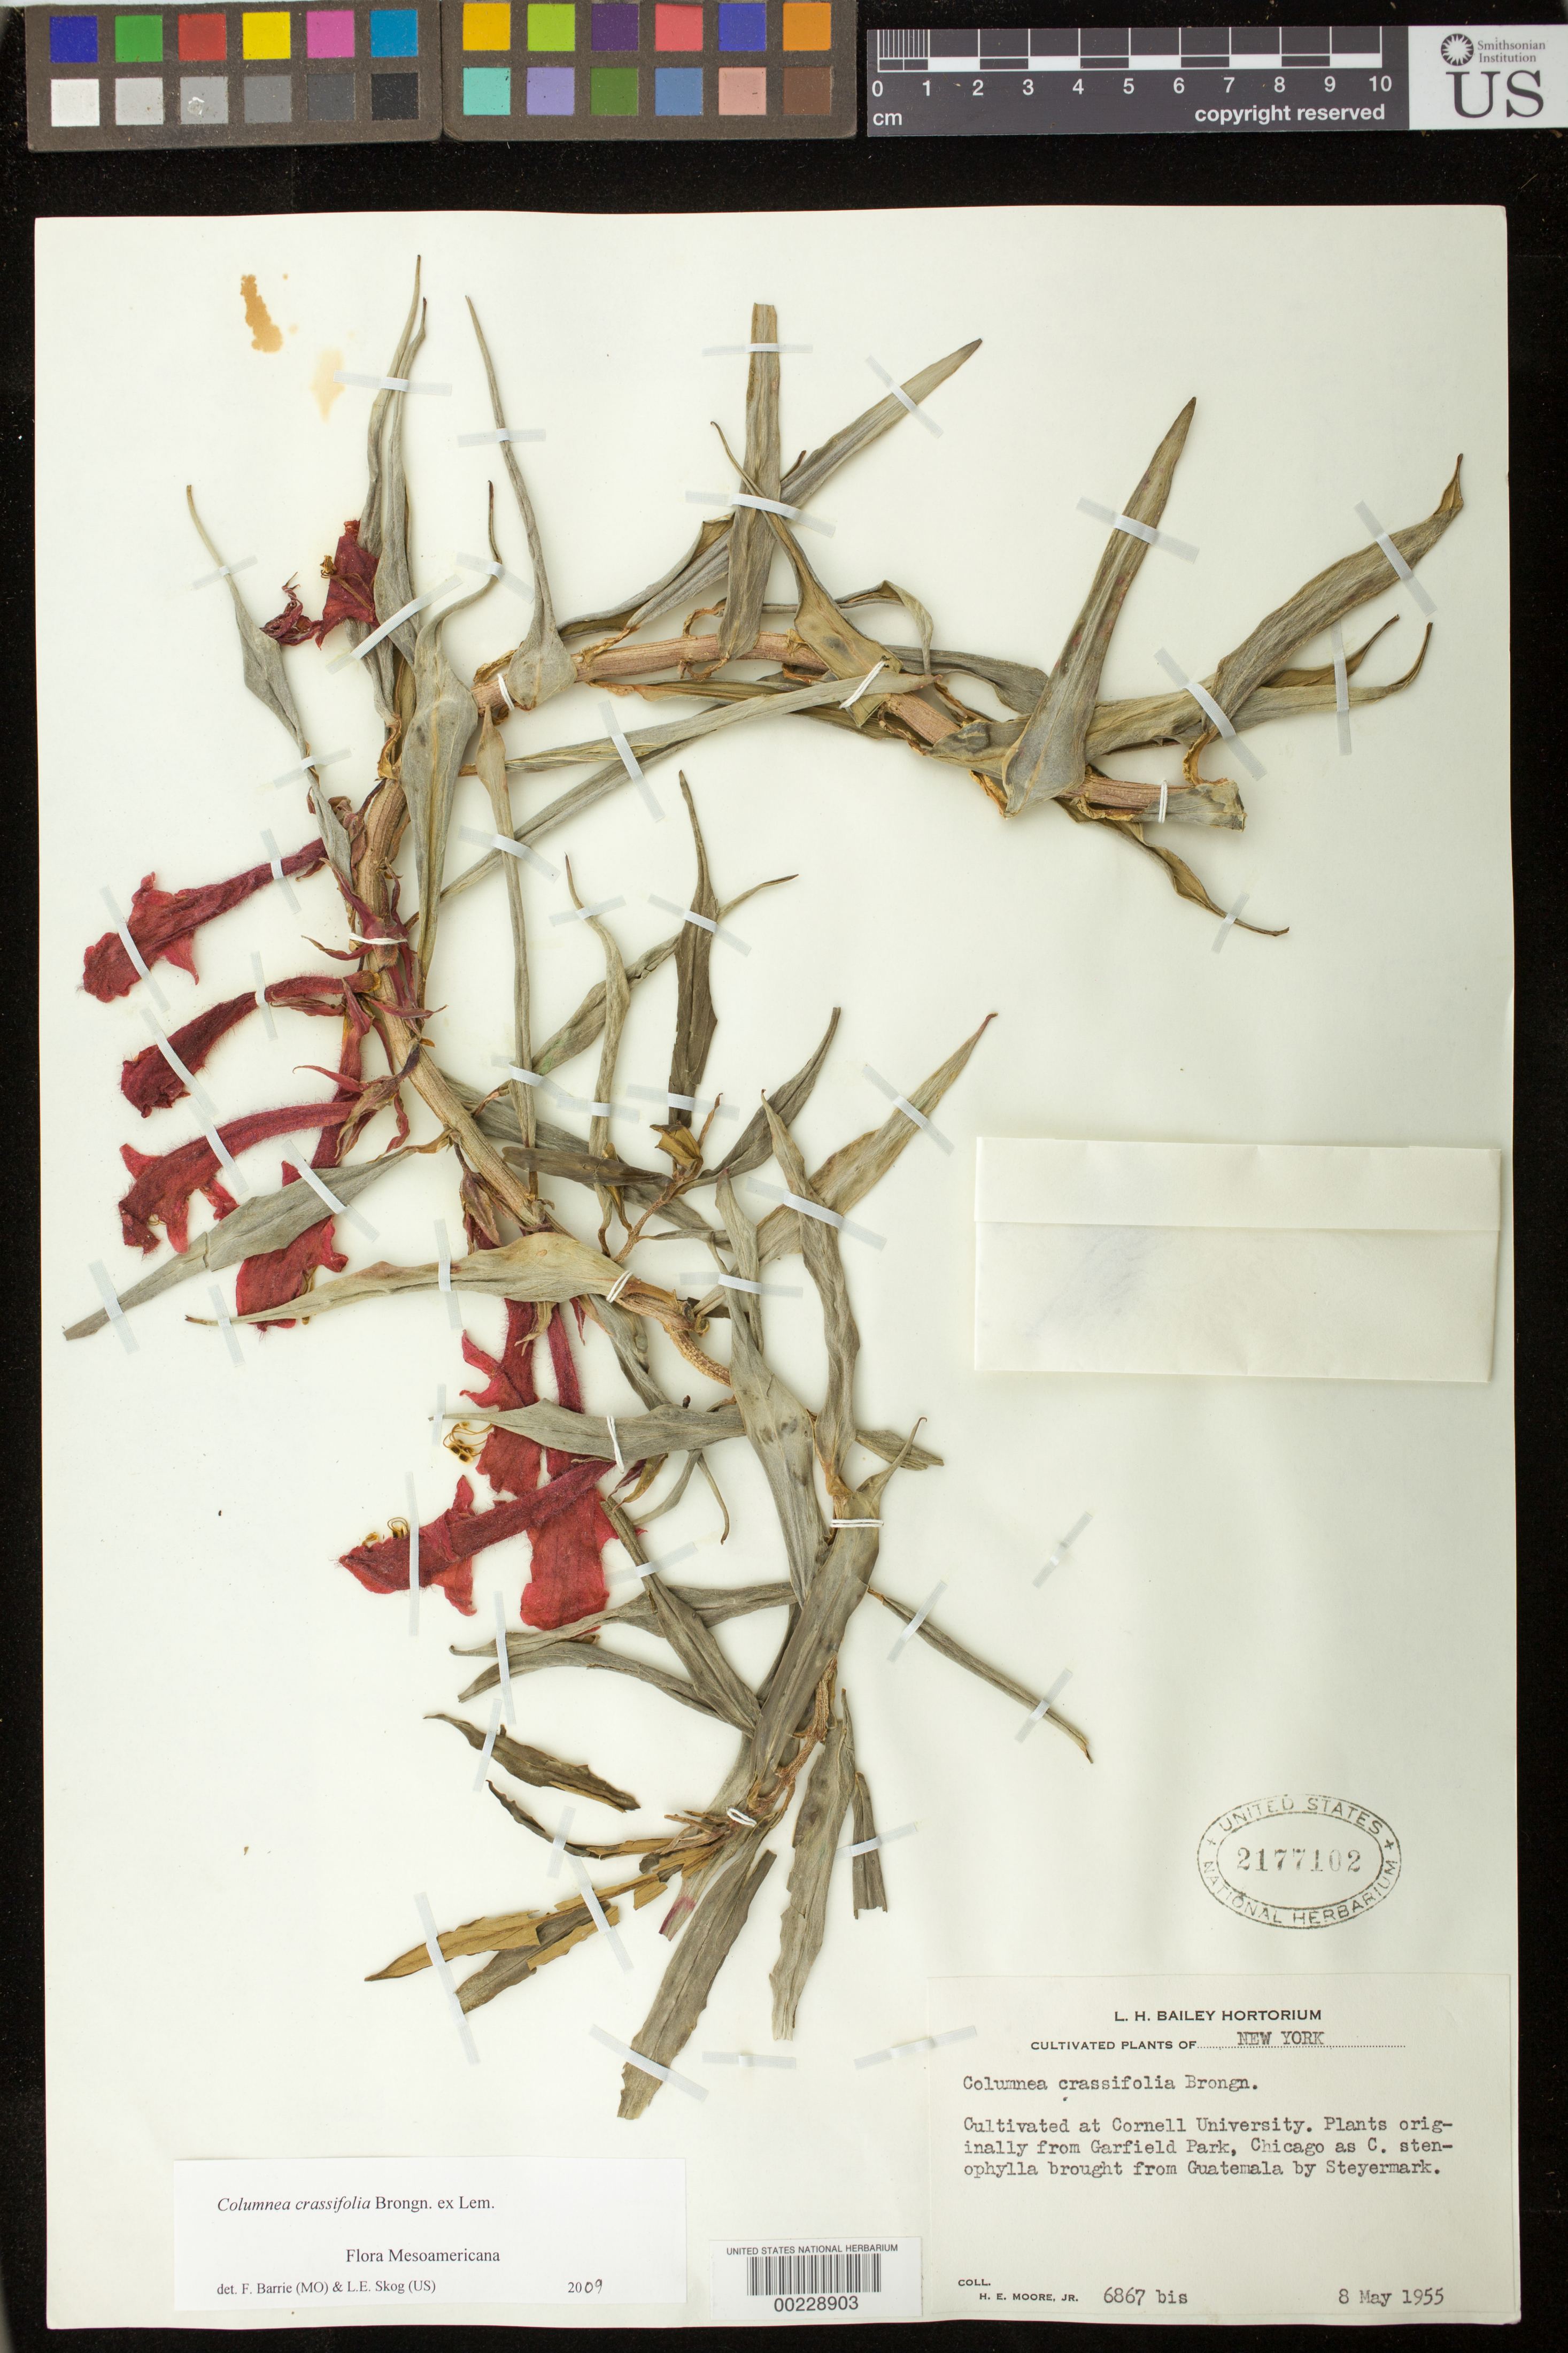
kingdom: Plantae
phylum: Tracheophyta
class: Magnoliopsida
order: Lamiales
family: Gesneriaceae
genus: Columnea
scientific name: Columnea crassifolia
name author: Brongn.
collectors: H. E. Moore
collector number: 6867 bis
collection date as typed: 08 May 1955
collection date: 1955-05-08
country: Guatemala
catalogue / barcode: US 2177102